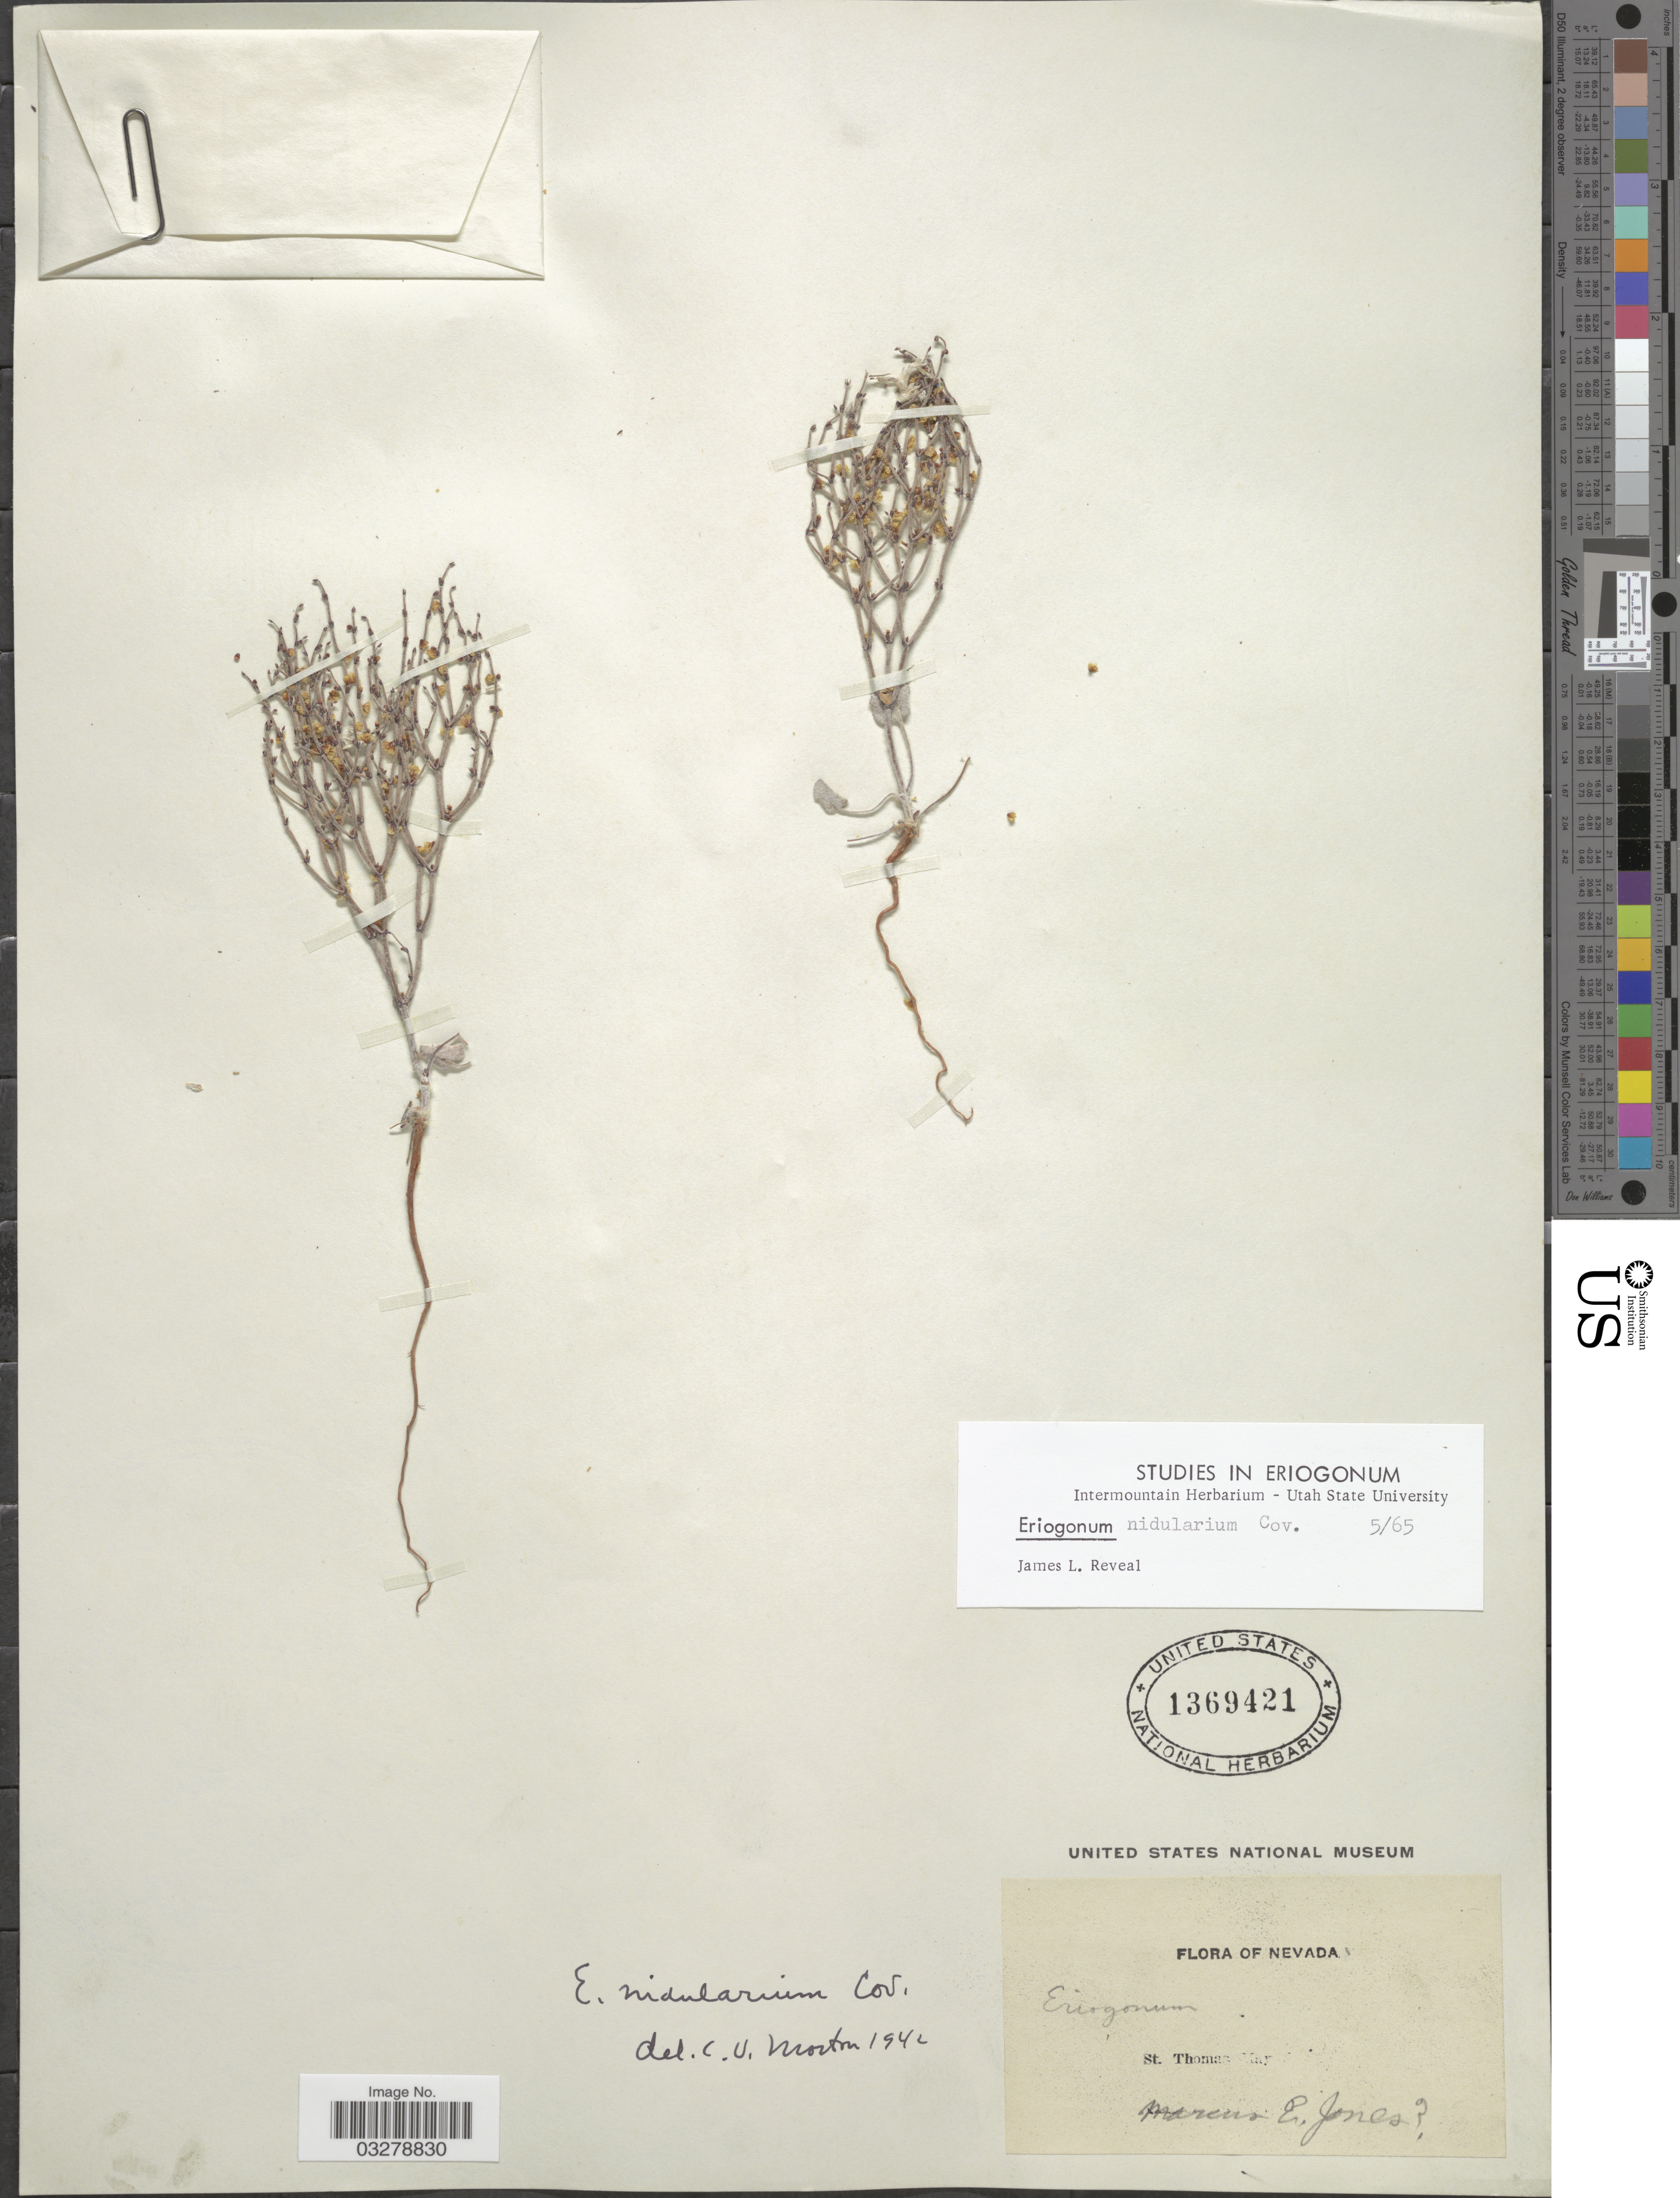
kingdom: Plantae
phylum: Tracheophyta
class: Magnoliopsida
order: Caryophyllales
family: Polygonaceae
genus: Eriogonum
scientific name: Eriogonum nidularium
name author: Coville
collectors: M. E. Jones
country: United States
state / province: Nevada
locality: St. Thomas.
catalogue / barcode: US 1369421